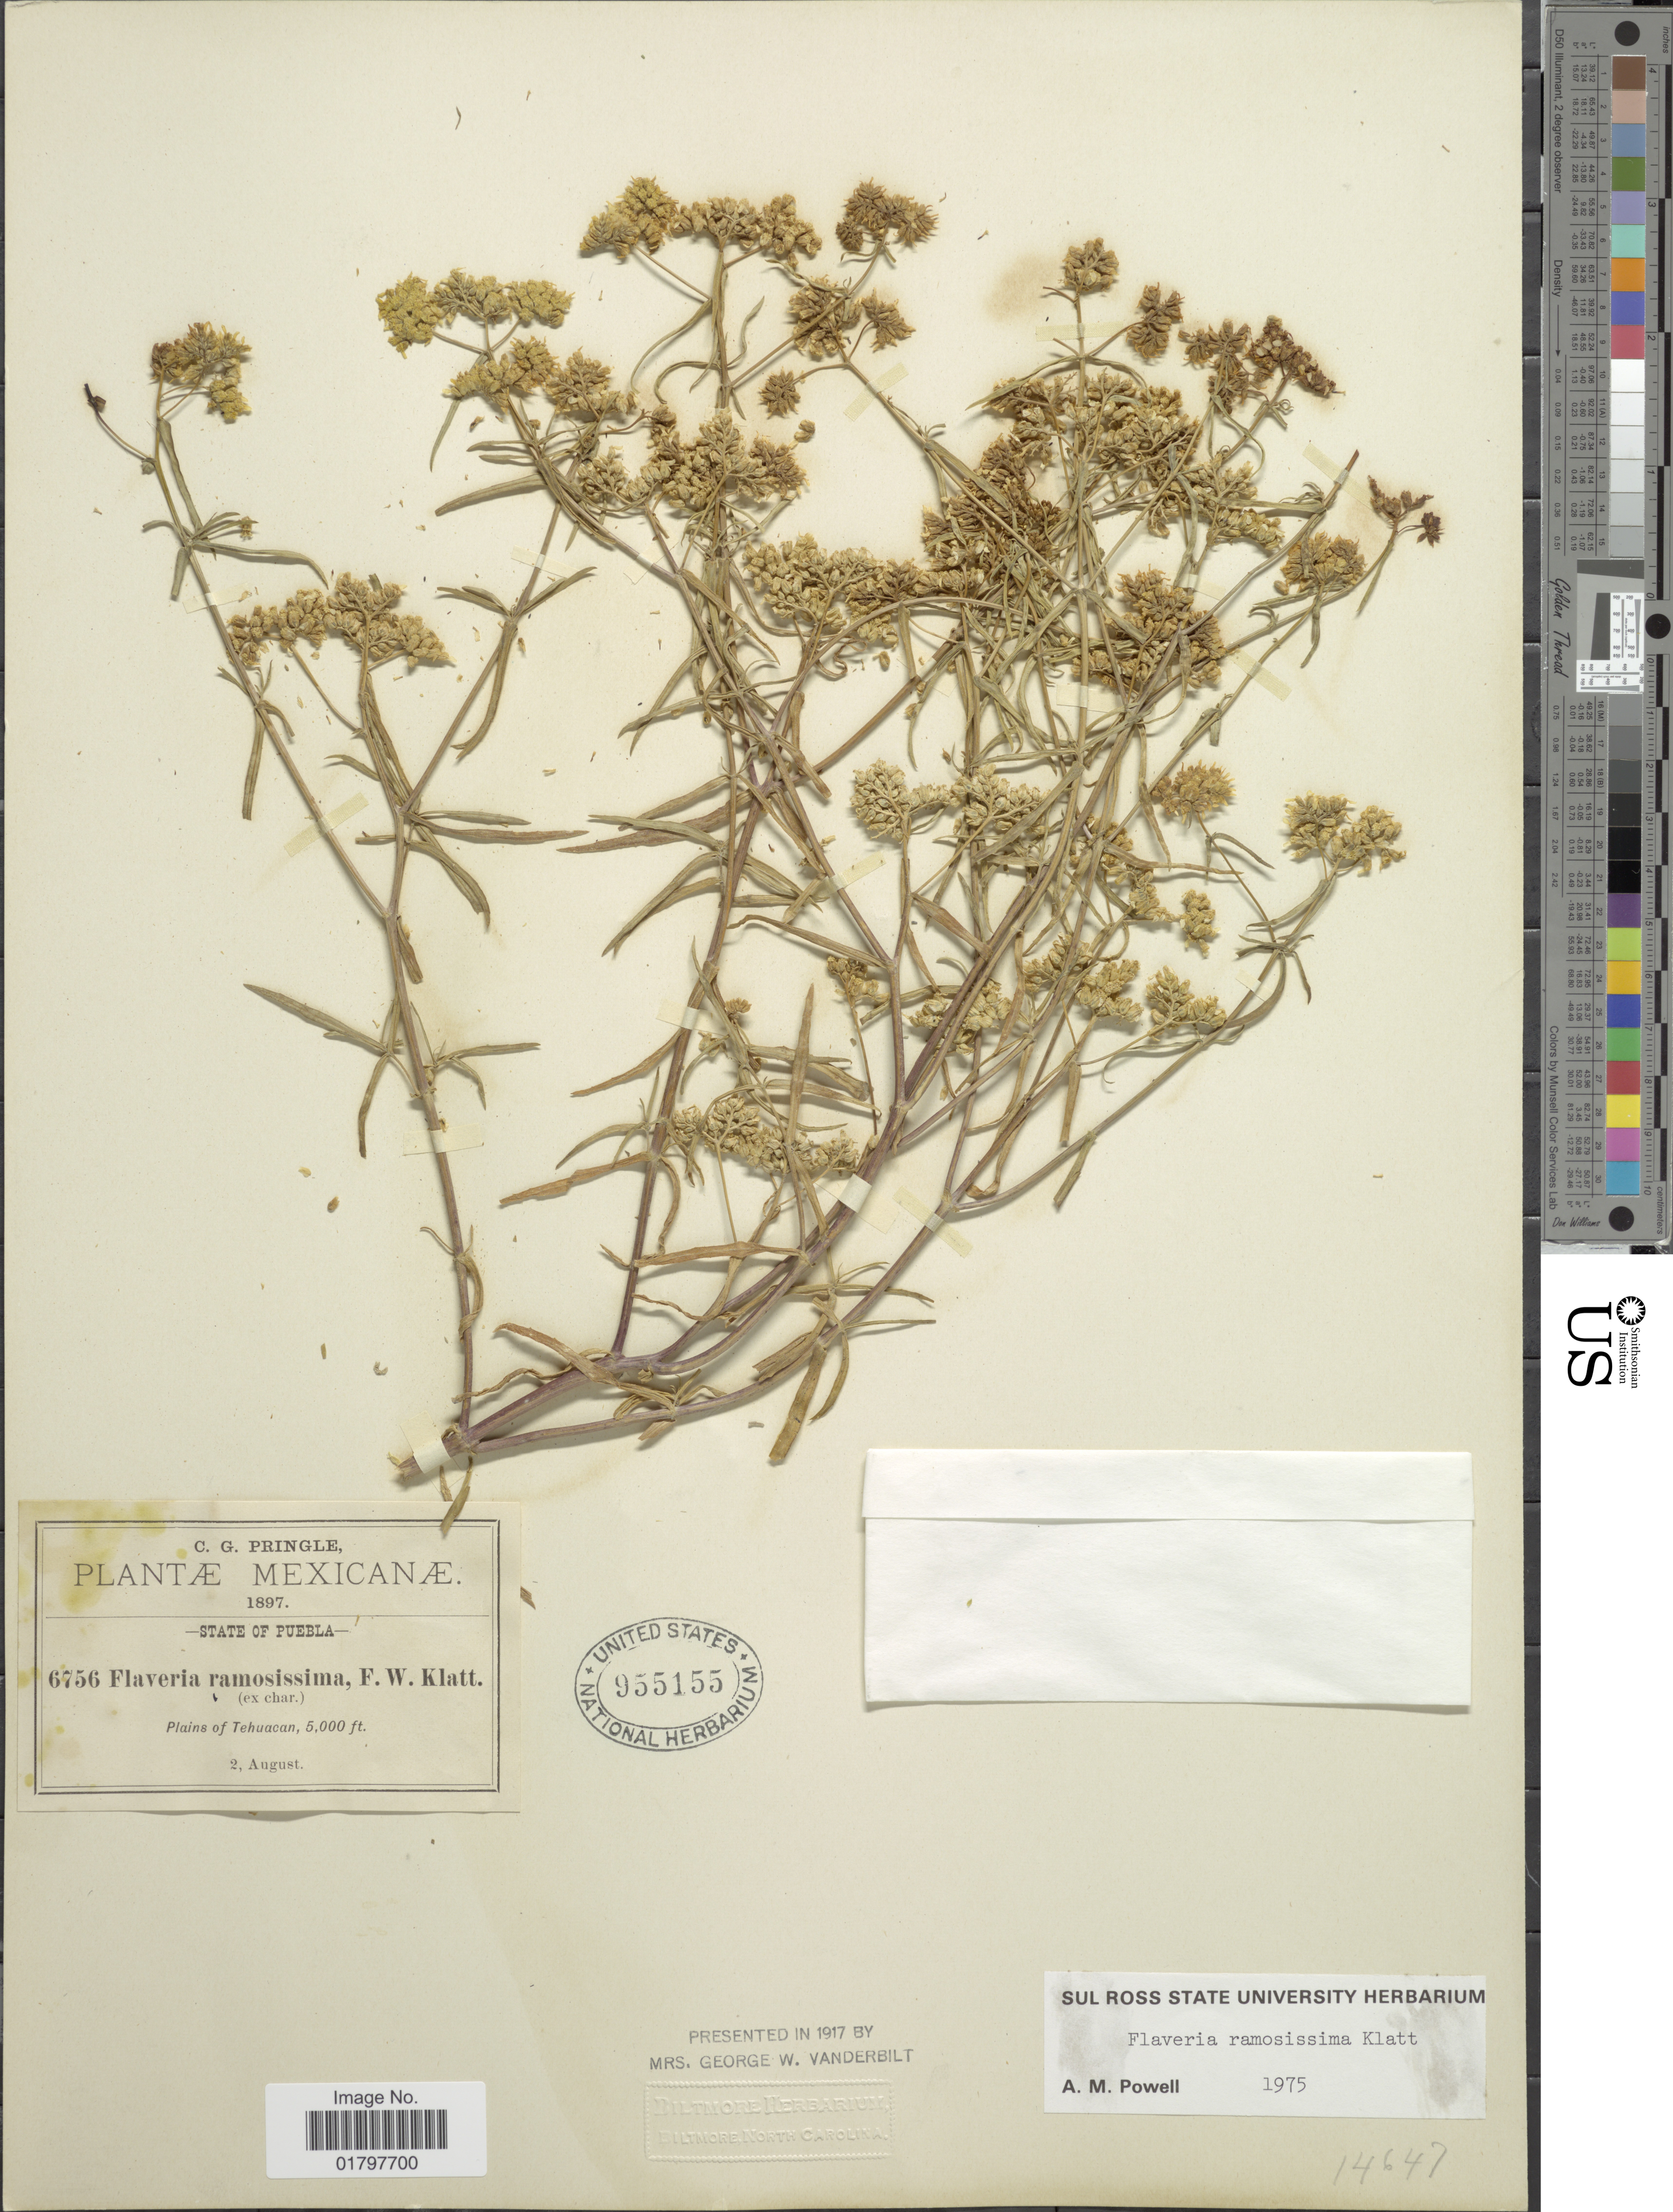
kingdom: Plantae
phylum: Tracheophyta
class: Magnoliopsida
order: Asterales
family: Asteraceae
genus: Flaveria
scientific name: Flaveria ramosissima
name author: Klatt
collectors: C. G. Pringle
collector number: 6756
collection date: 1897-08-02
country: Mexico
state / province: Puebla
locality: State of Puebla. Plains of Tehuacan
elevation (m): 1524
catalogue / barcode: US 955155